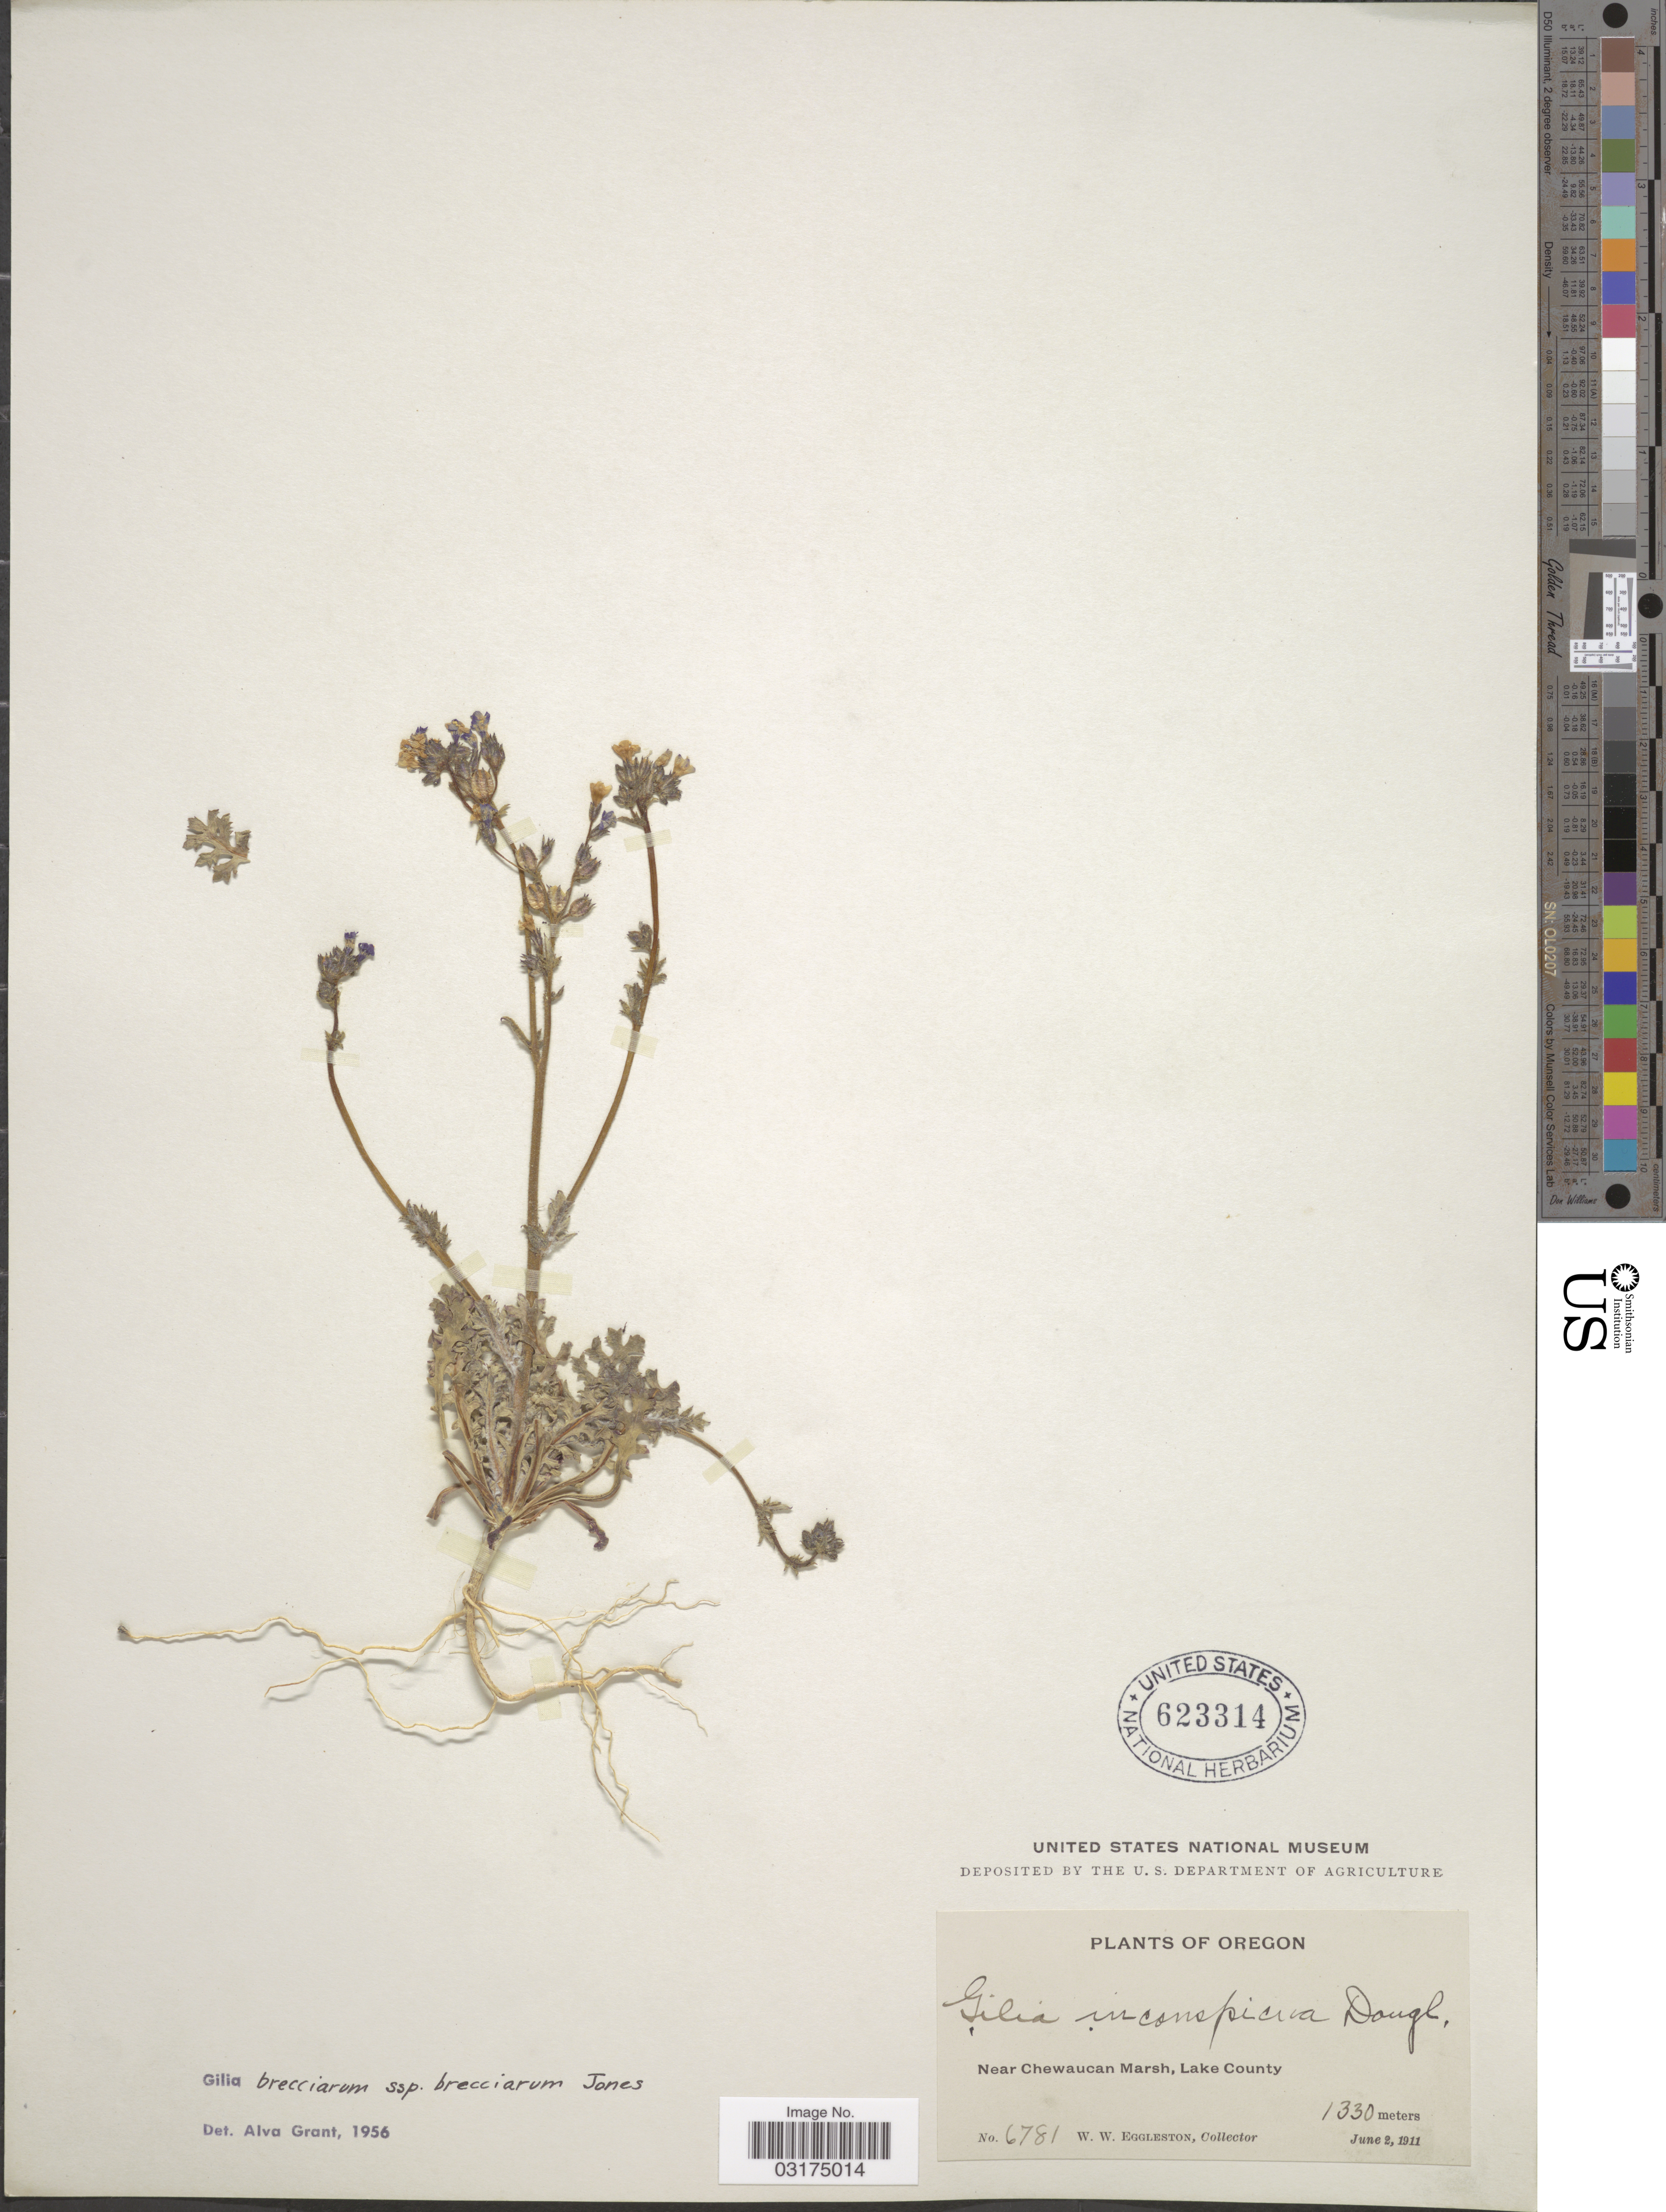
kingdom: Plantae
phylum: Tracheophyta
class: Magnoliopsida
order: Ericales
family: Polemoniaceae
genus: Gilia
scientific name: Gilia brecciarum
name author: M.E. Jones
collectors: W. W. Eggleston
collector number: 6781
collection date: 1911-06-02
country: United States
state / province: Oregon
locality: Near Chewaucan Marsh, Lake County.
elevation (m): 1330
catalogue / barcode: US 623314